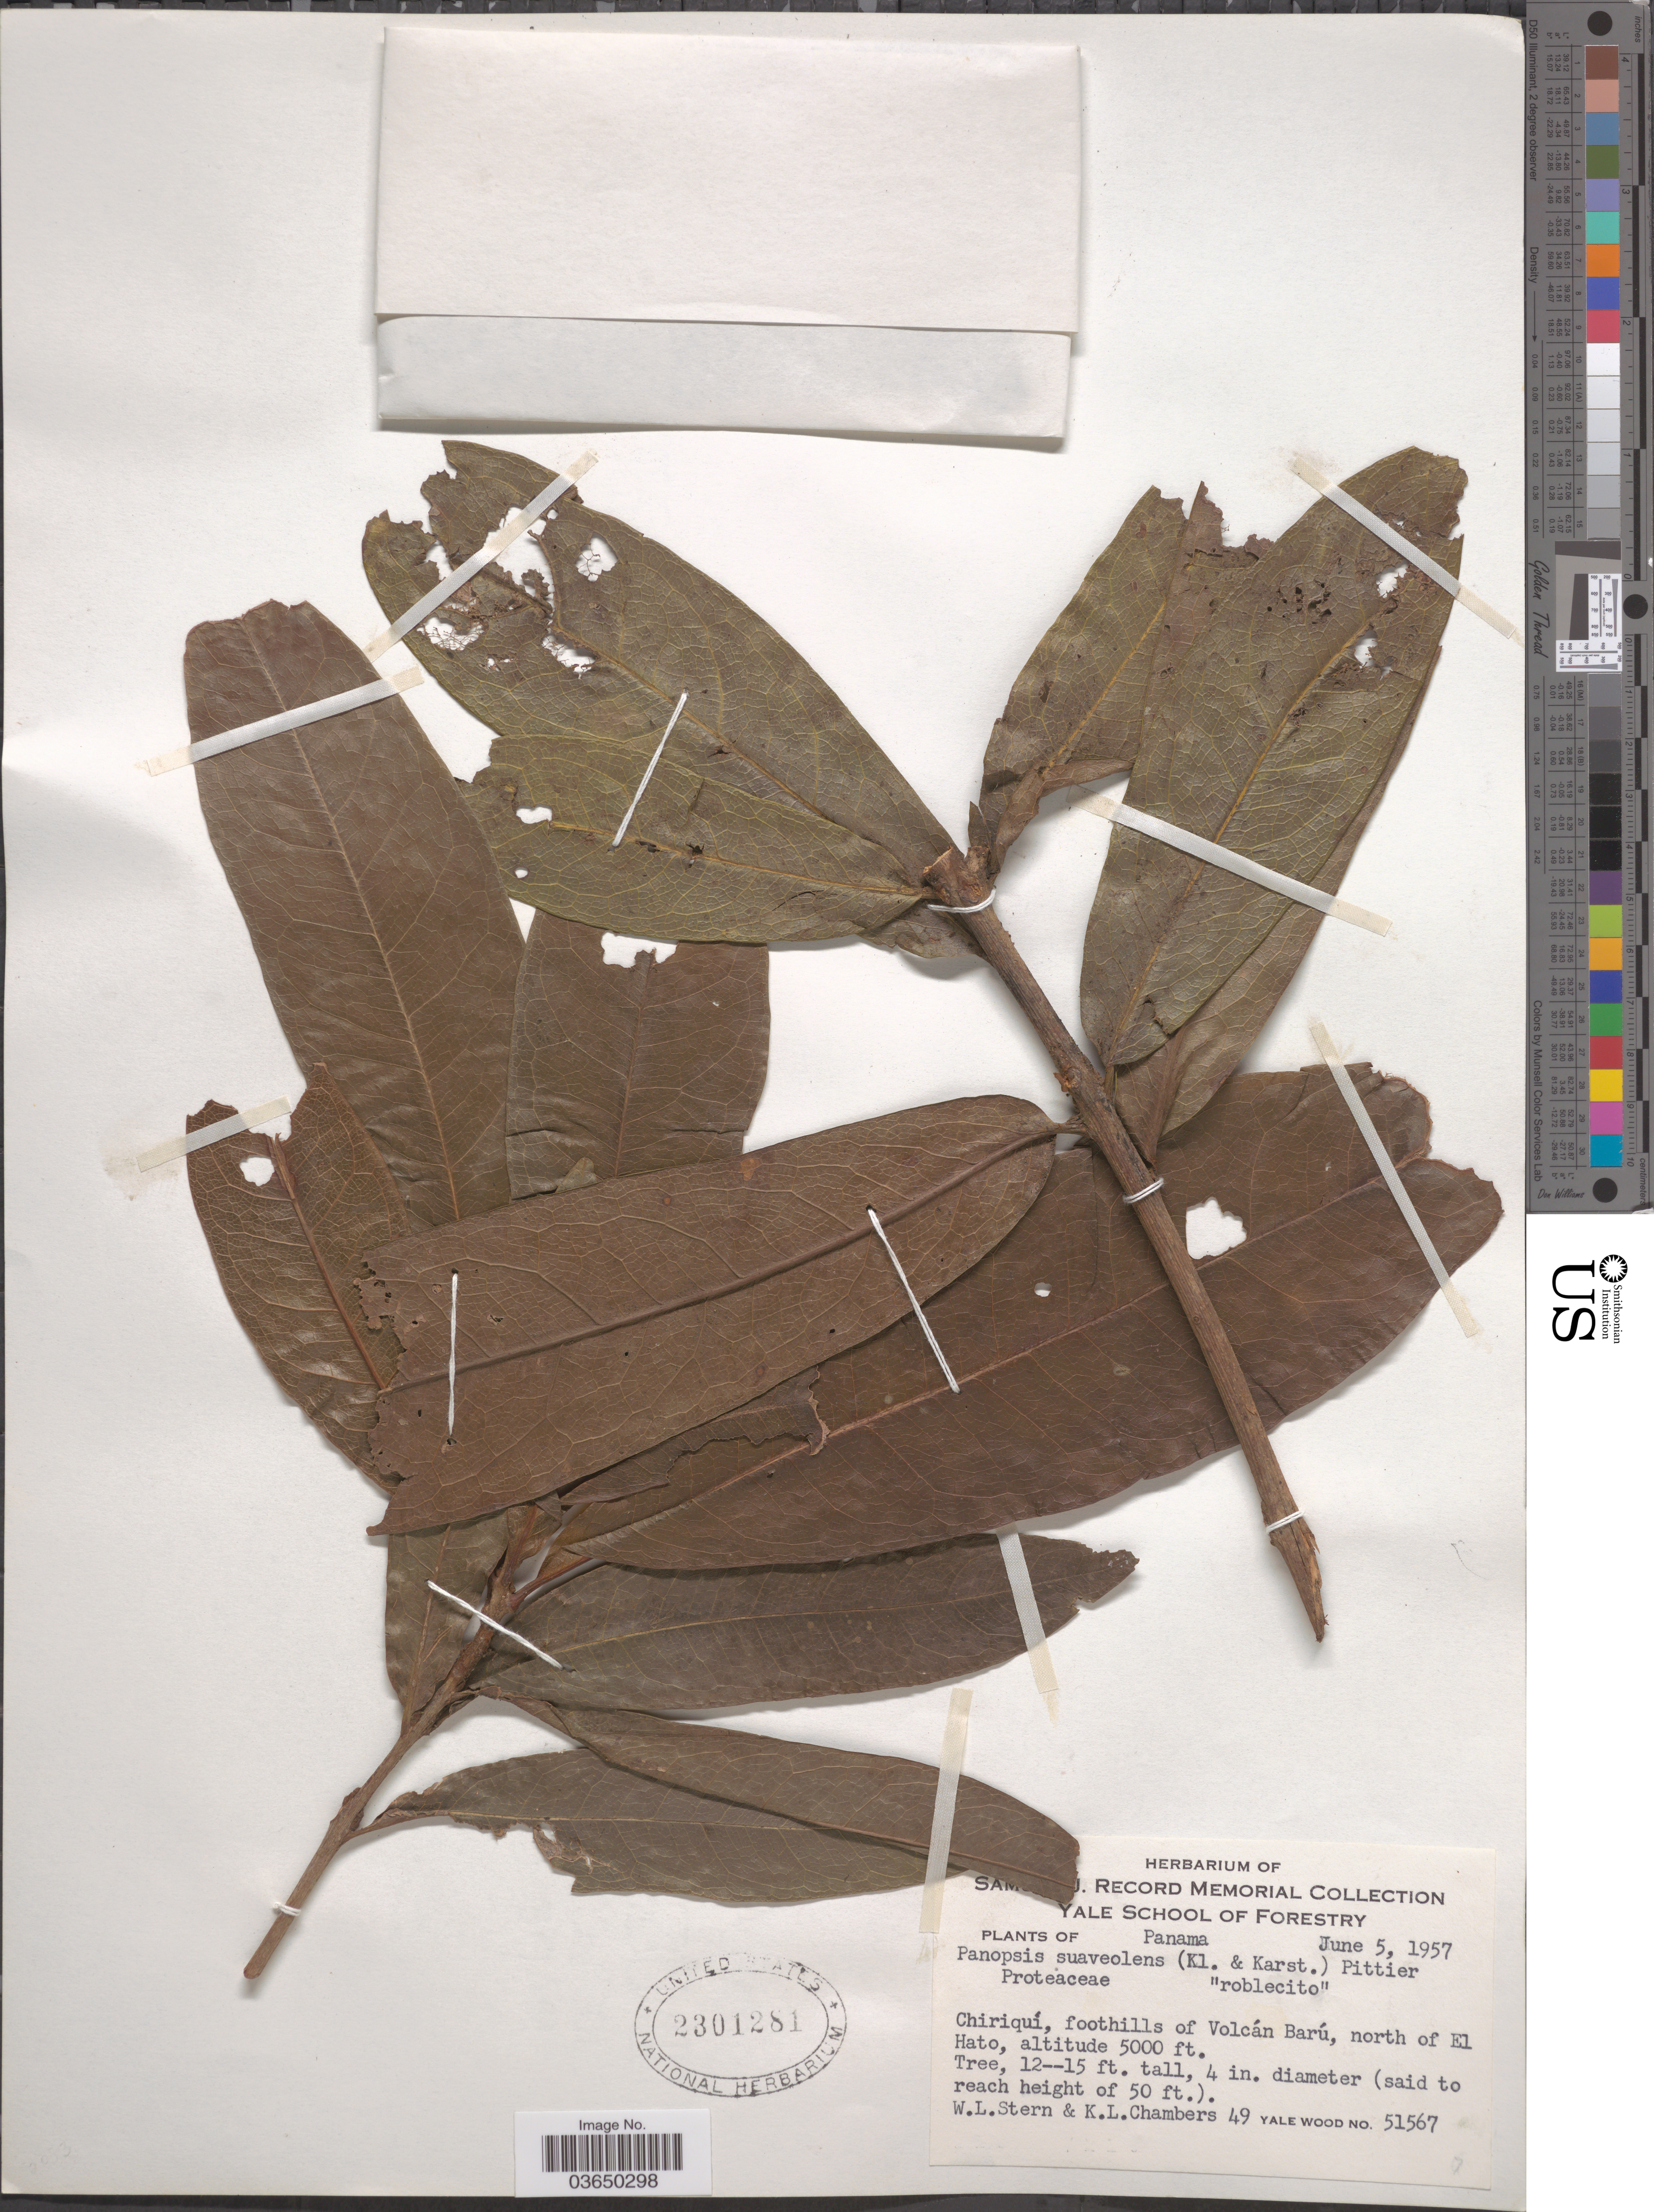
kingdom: Plantae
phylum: Tracheophyta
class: Magnoliopsida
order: Proteales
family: Proteaceae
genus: Panopsis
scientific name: Panopsis suaveolens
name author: (Klotzsch & H. Karst.) Pittier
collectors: W. L. Stern & K. Chambers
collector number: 49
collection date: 1957-06-05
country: Panama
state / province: Chiriqui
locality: Foothills of Volcán Barú, north of El Hato.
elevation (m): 1524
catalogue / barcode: US 2301281